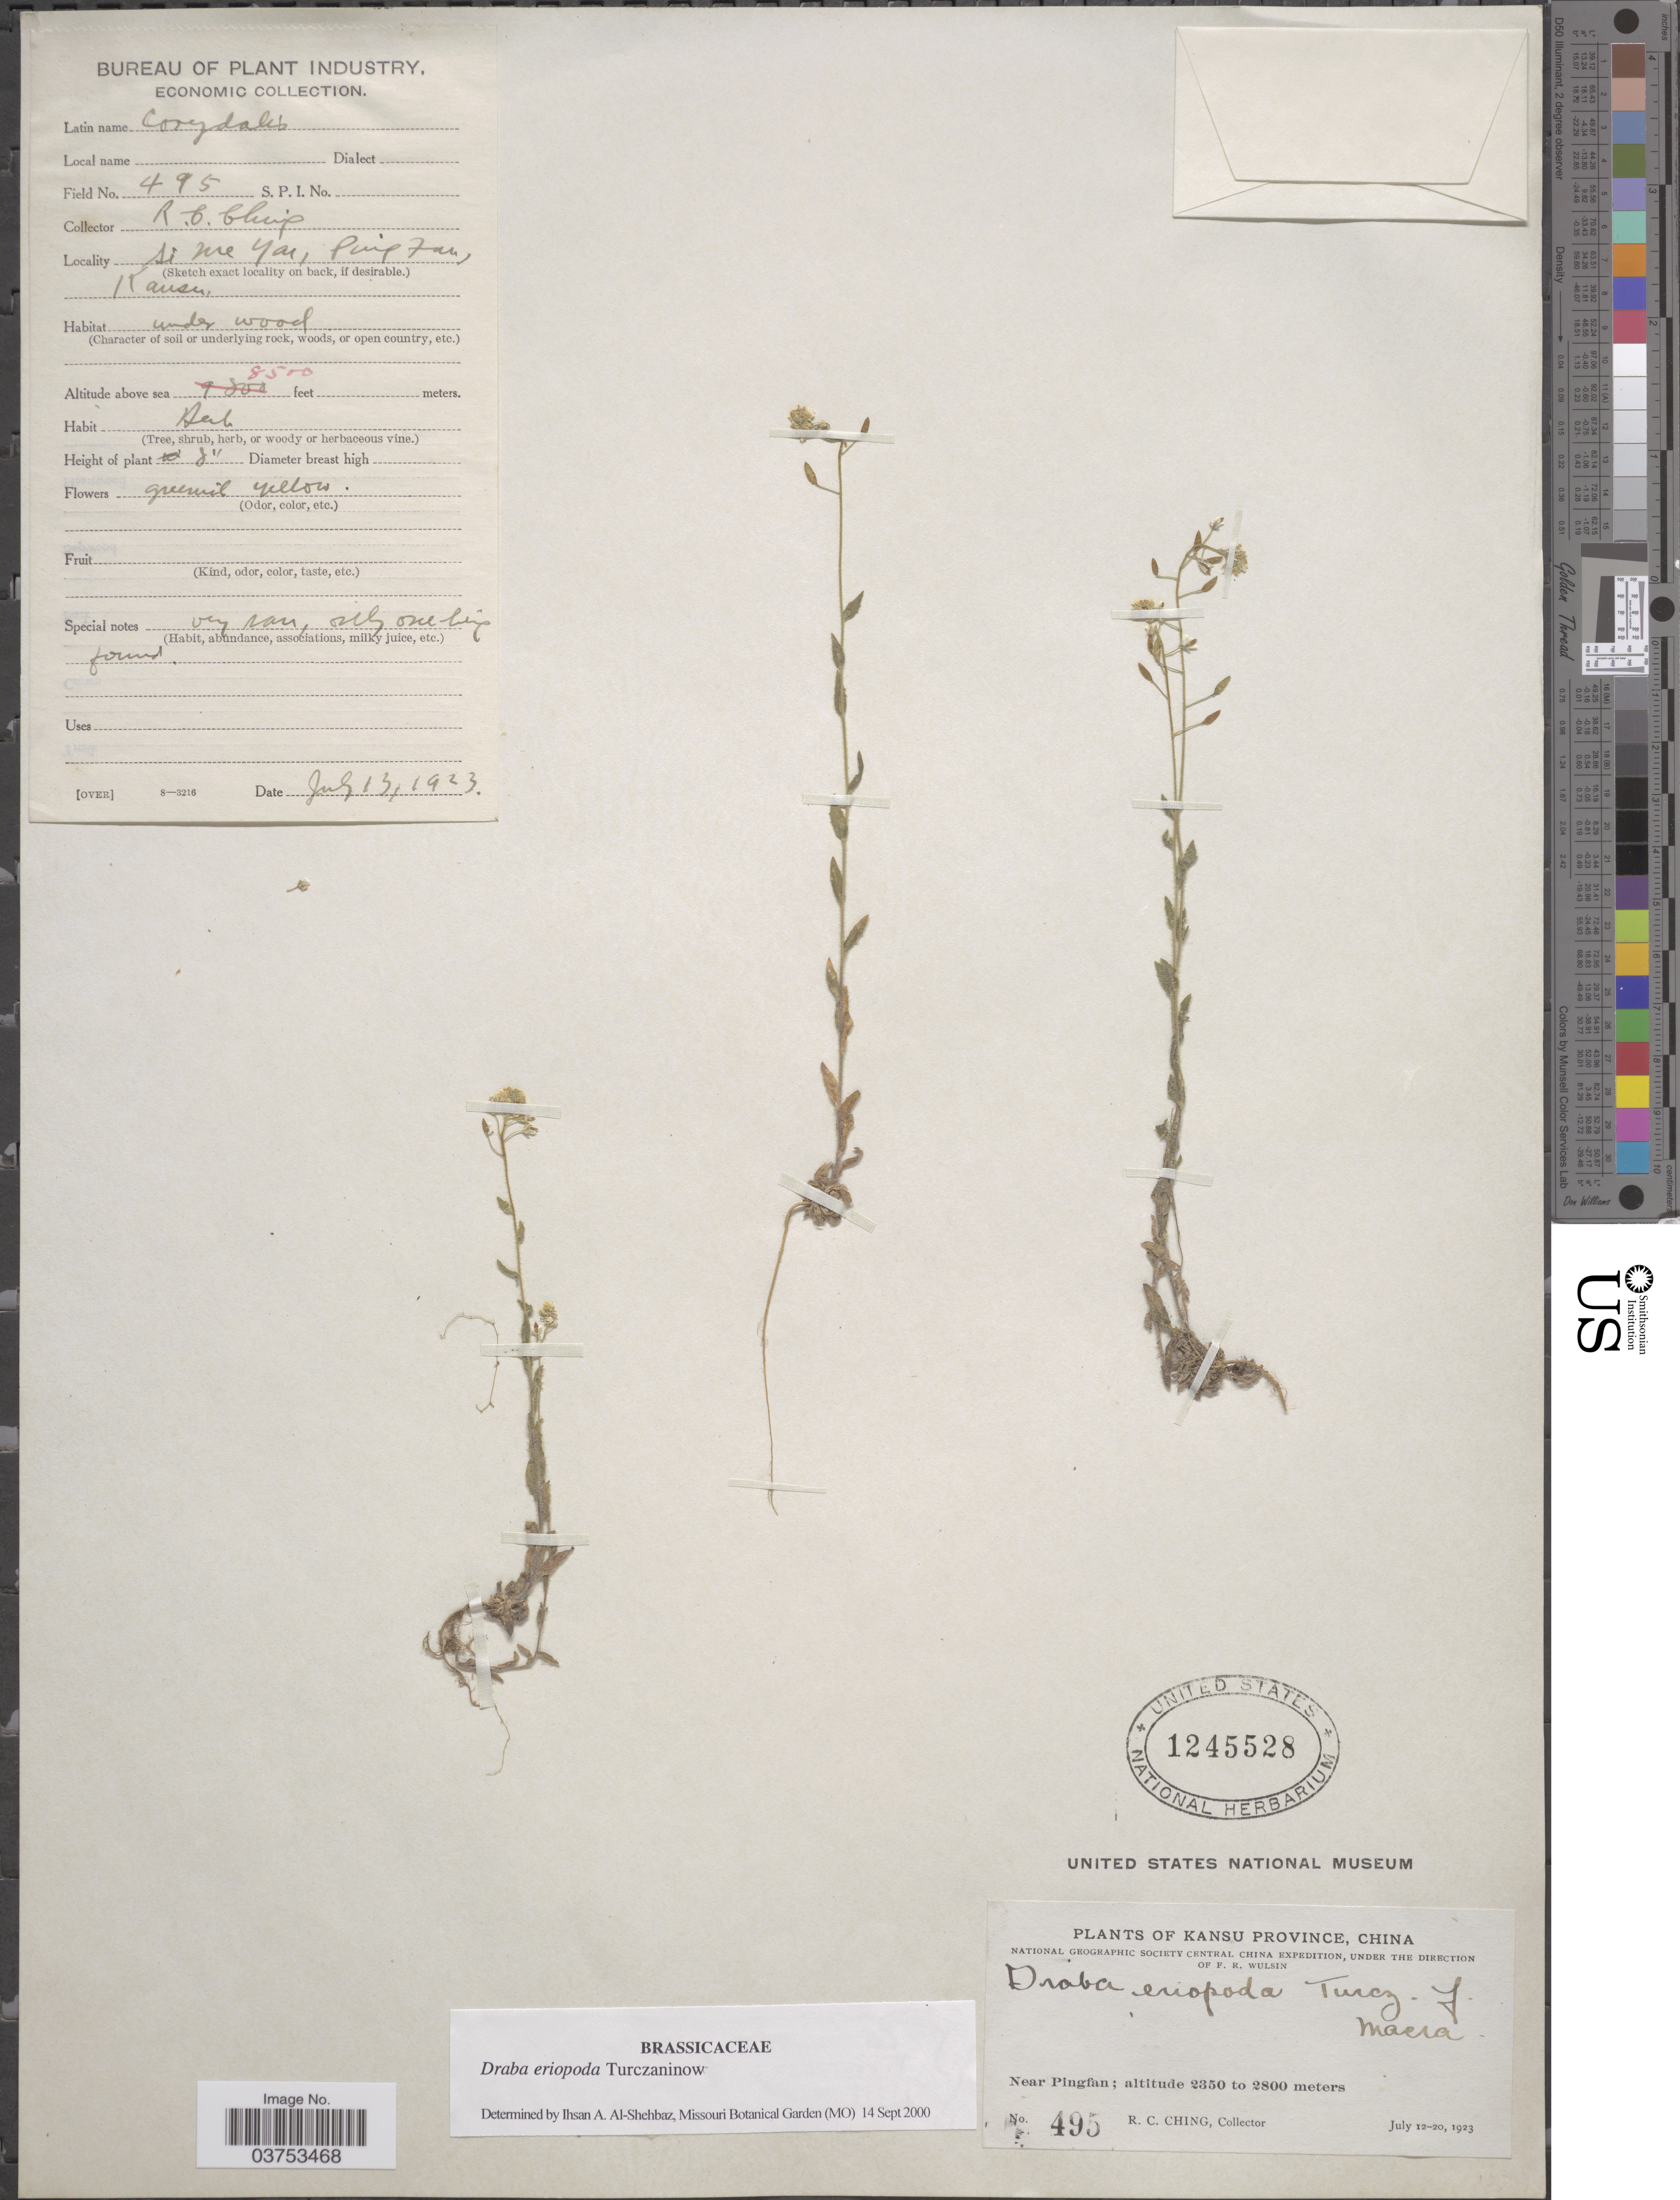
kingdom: Plantae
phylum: Tracheophyta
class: Magnoliopsida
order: Brassicales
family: Brassicaceae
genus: Draba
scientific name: Draba eriopoda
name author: Turcz. ex Ledeb.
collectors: R. C. Ching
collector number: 495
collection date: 1923-07-13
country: China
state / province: Gansu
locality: Si Me Yar [interpreted], Ping Fan. Kansu Province. Near Pingfan.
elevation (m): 2591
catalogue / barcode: US 1245528